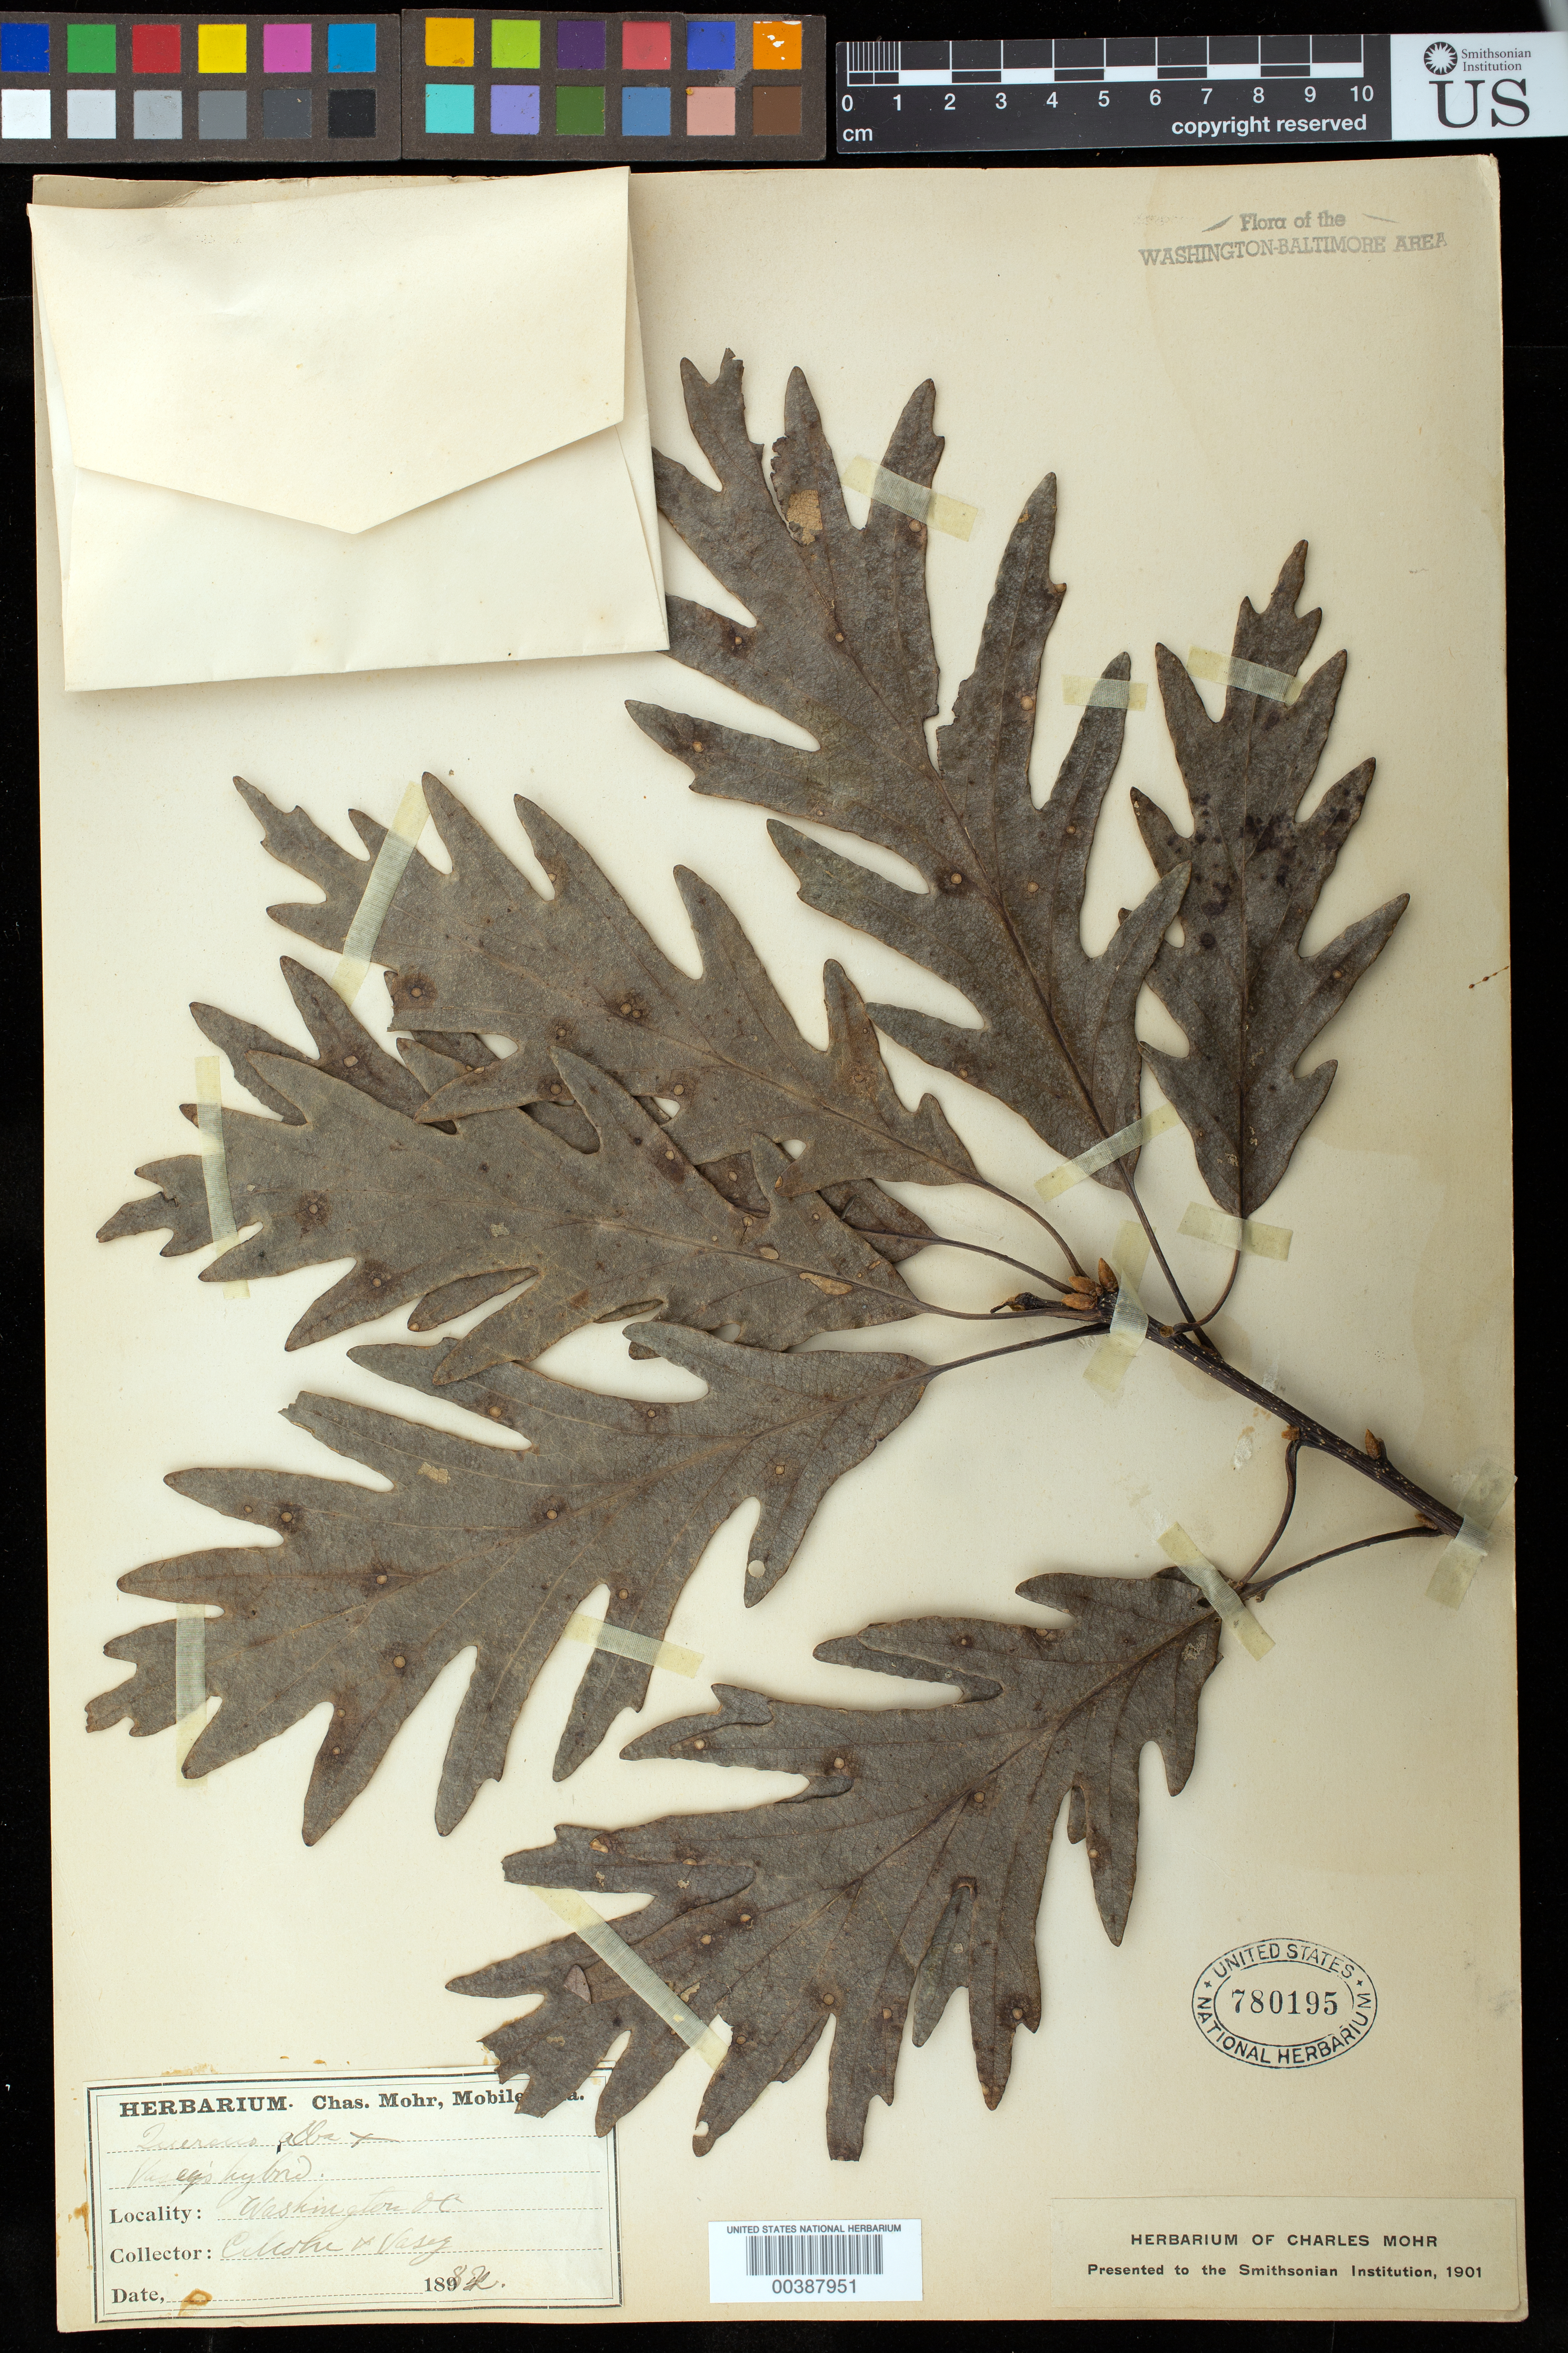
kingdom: Plantae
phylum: Tracheophyta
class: Magnoliopsida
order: Fagales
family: Fagaceae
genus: Quercus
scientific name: Quercus x saulii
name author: C. K. Schneider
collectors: C. T. Mohr & G. Vasey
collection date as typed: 1882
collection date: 1882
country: United States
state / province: District of Columbia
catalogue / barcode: US 780195